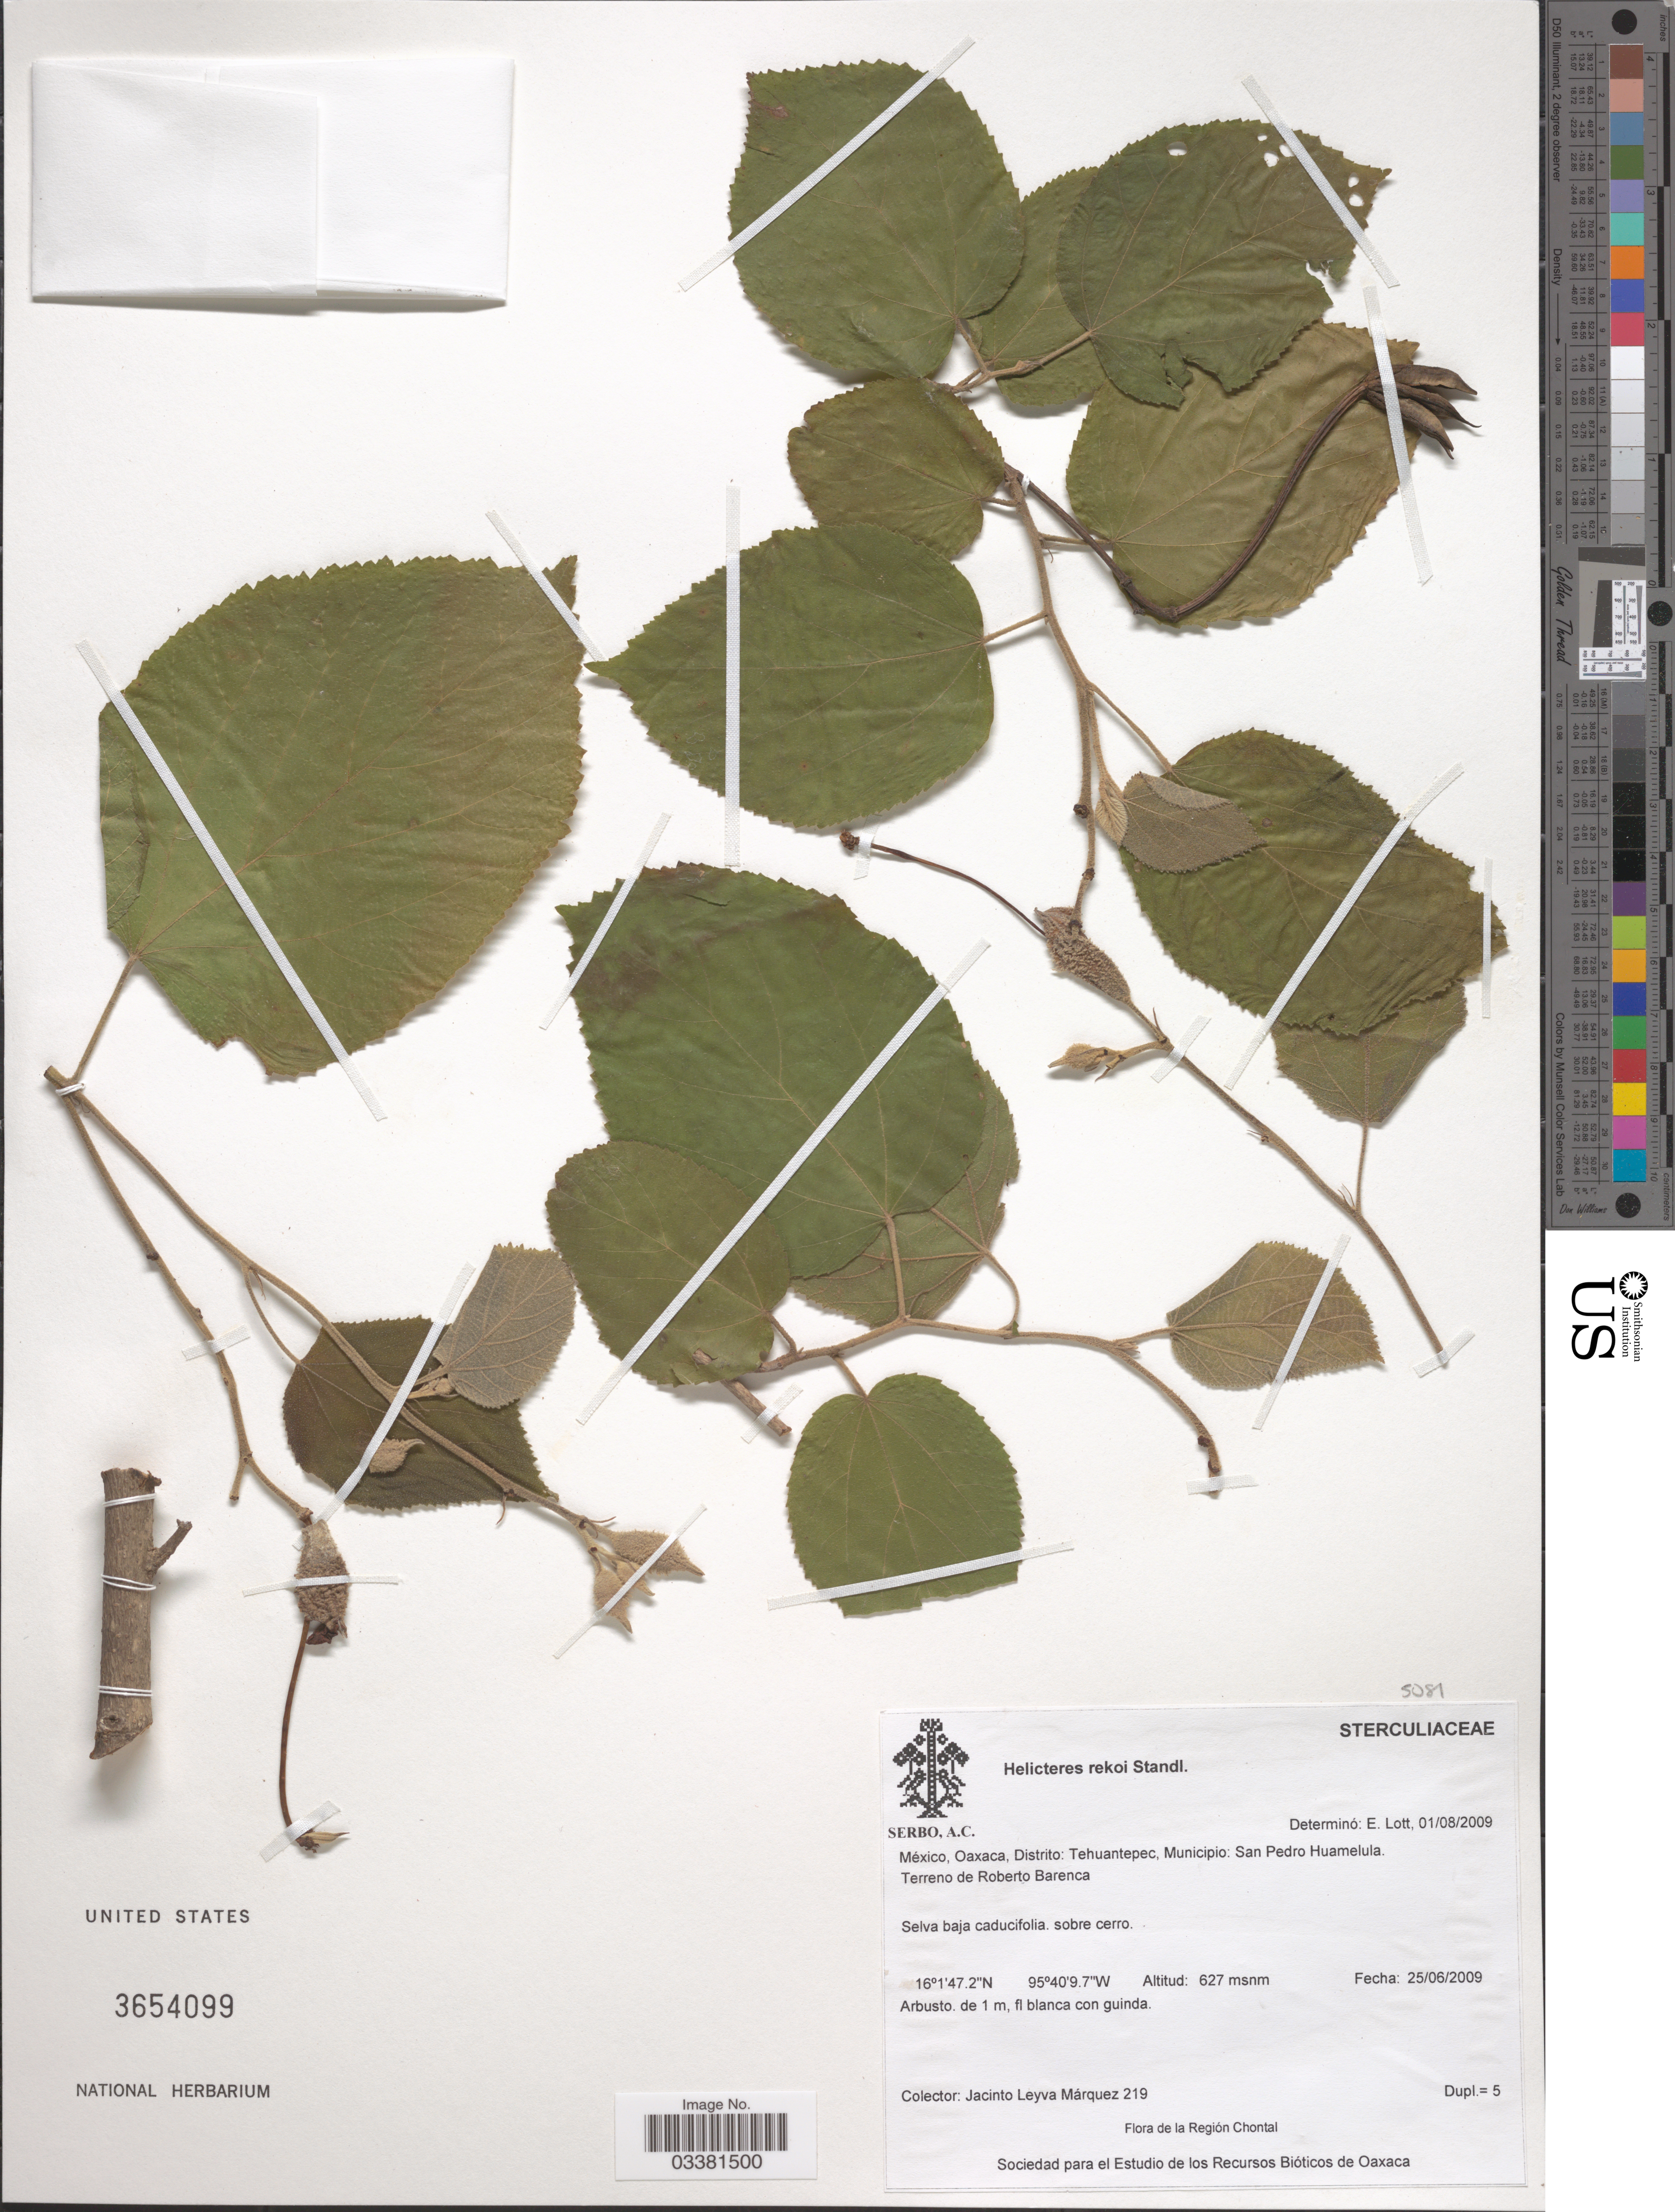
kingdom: Plantae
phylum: Tracheophyta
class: Magnoliopsida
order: Malvales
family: Malvaceae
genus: Helicteres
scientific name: Helicteres rekoi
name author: Standl.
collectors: J. Márquez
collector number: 219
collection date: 2009-06-25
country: Mexico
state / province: Oaxaca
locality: Distrito: Tehuantepec, Municipio: San Pedro Huamelula. Terreno de Roberto Barenca.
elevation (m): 627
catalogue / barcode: US 3654099